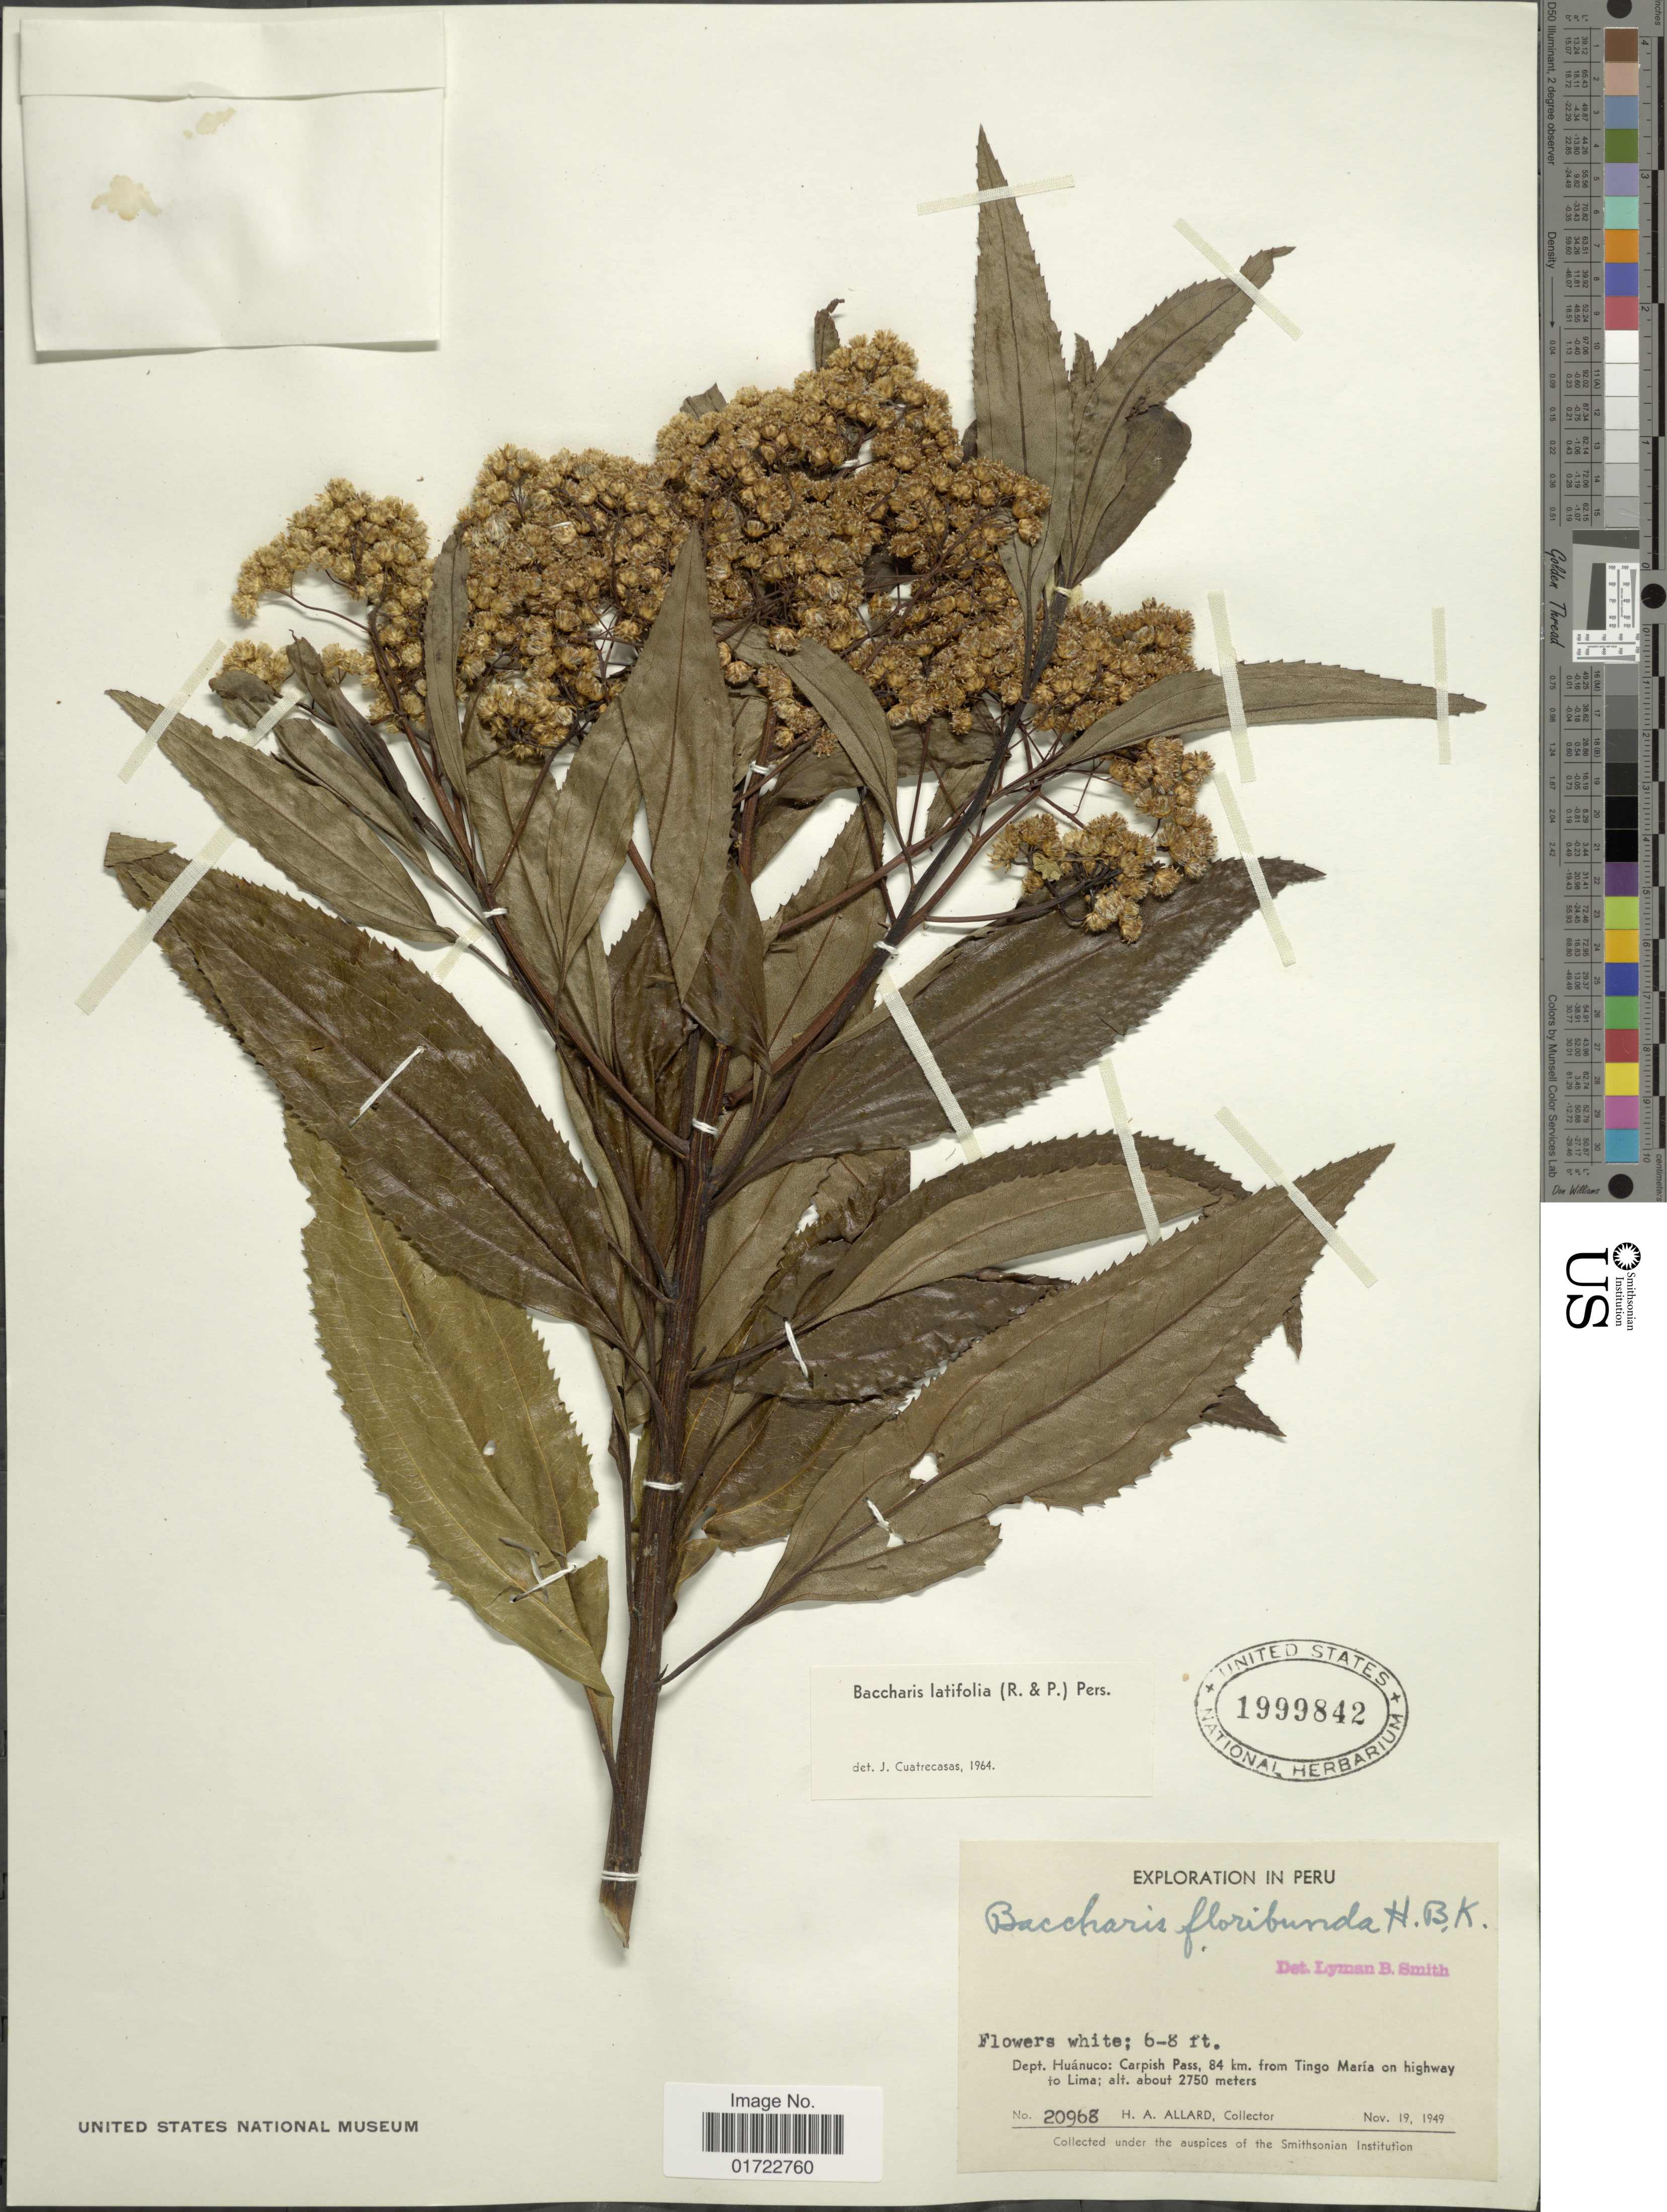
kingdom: Plantae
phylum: Tracheophyta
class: Magnoliopsida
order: Asterales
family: Asteraceae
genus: Baccharis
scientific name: Baccharis latifolia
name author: (Ruiz & Pav.) Pers.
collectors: H. A. Allard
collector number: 20968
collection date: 1949-11-19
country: Peru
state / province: Huánuco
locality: Dept. Huánuco: Carpish Pass, 84 km, from Tingo María on highway to Lima.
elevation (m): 2750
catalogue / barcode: US 1999842